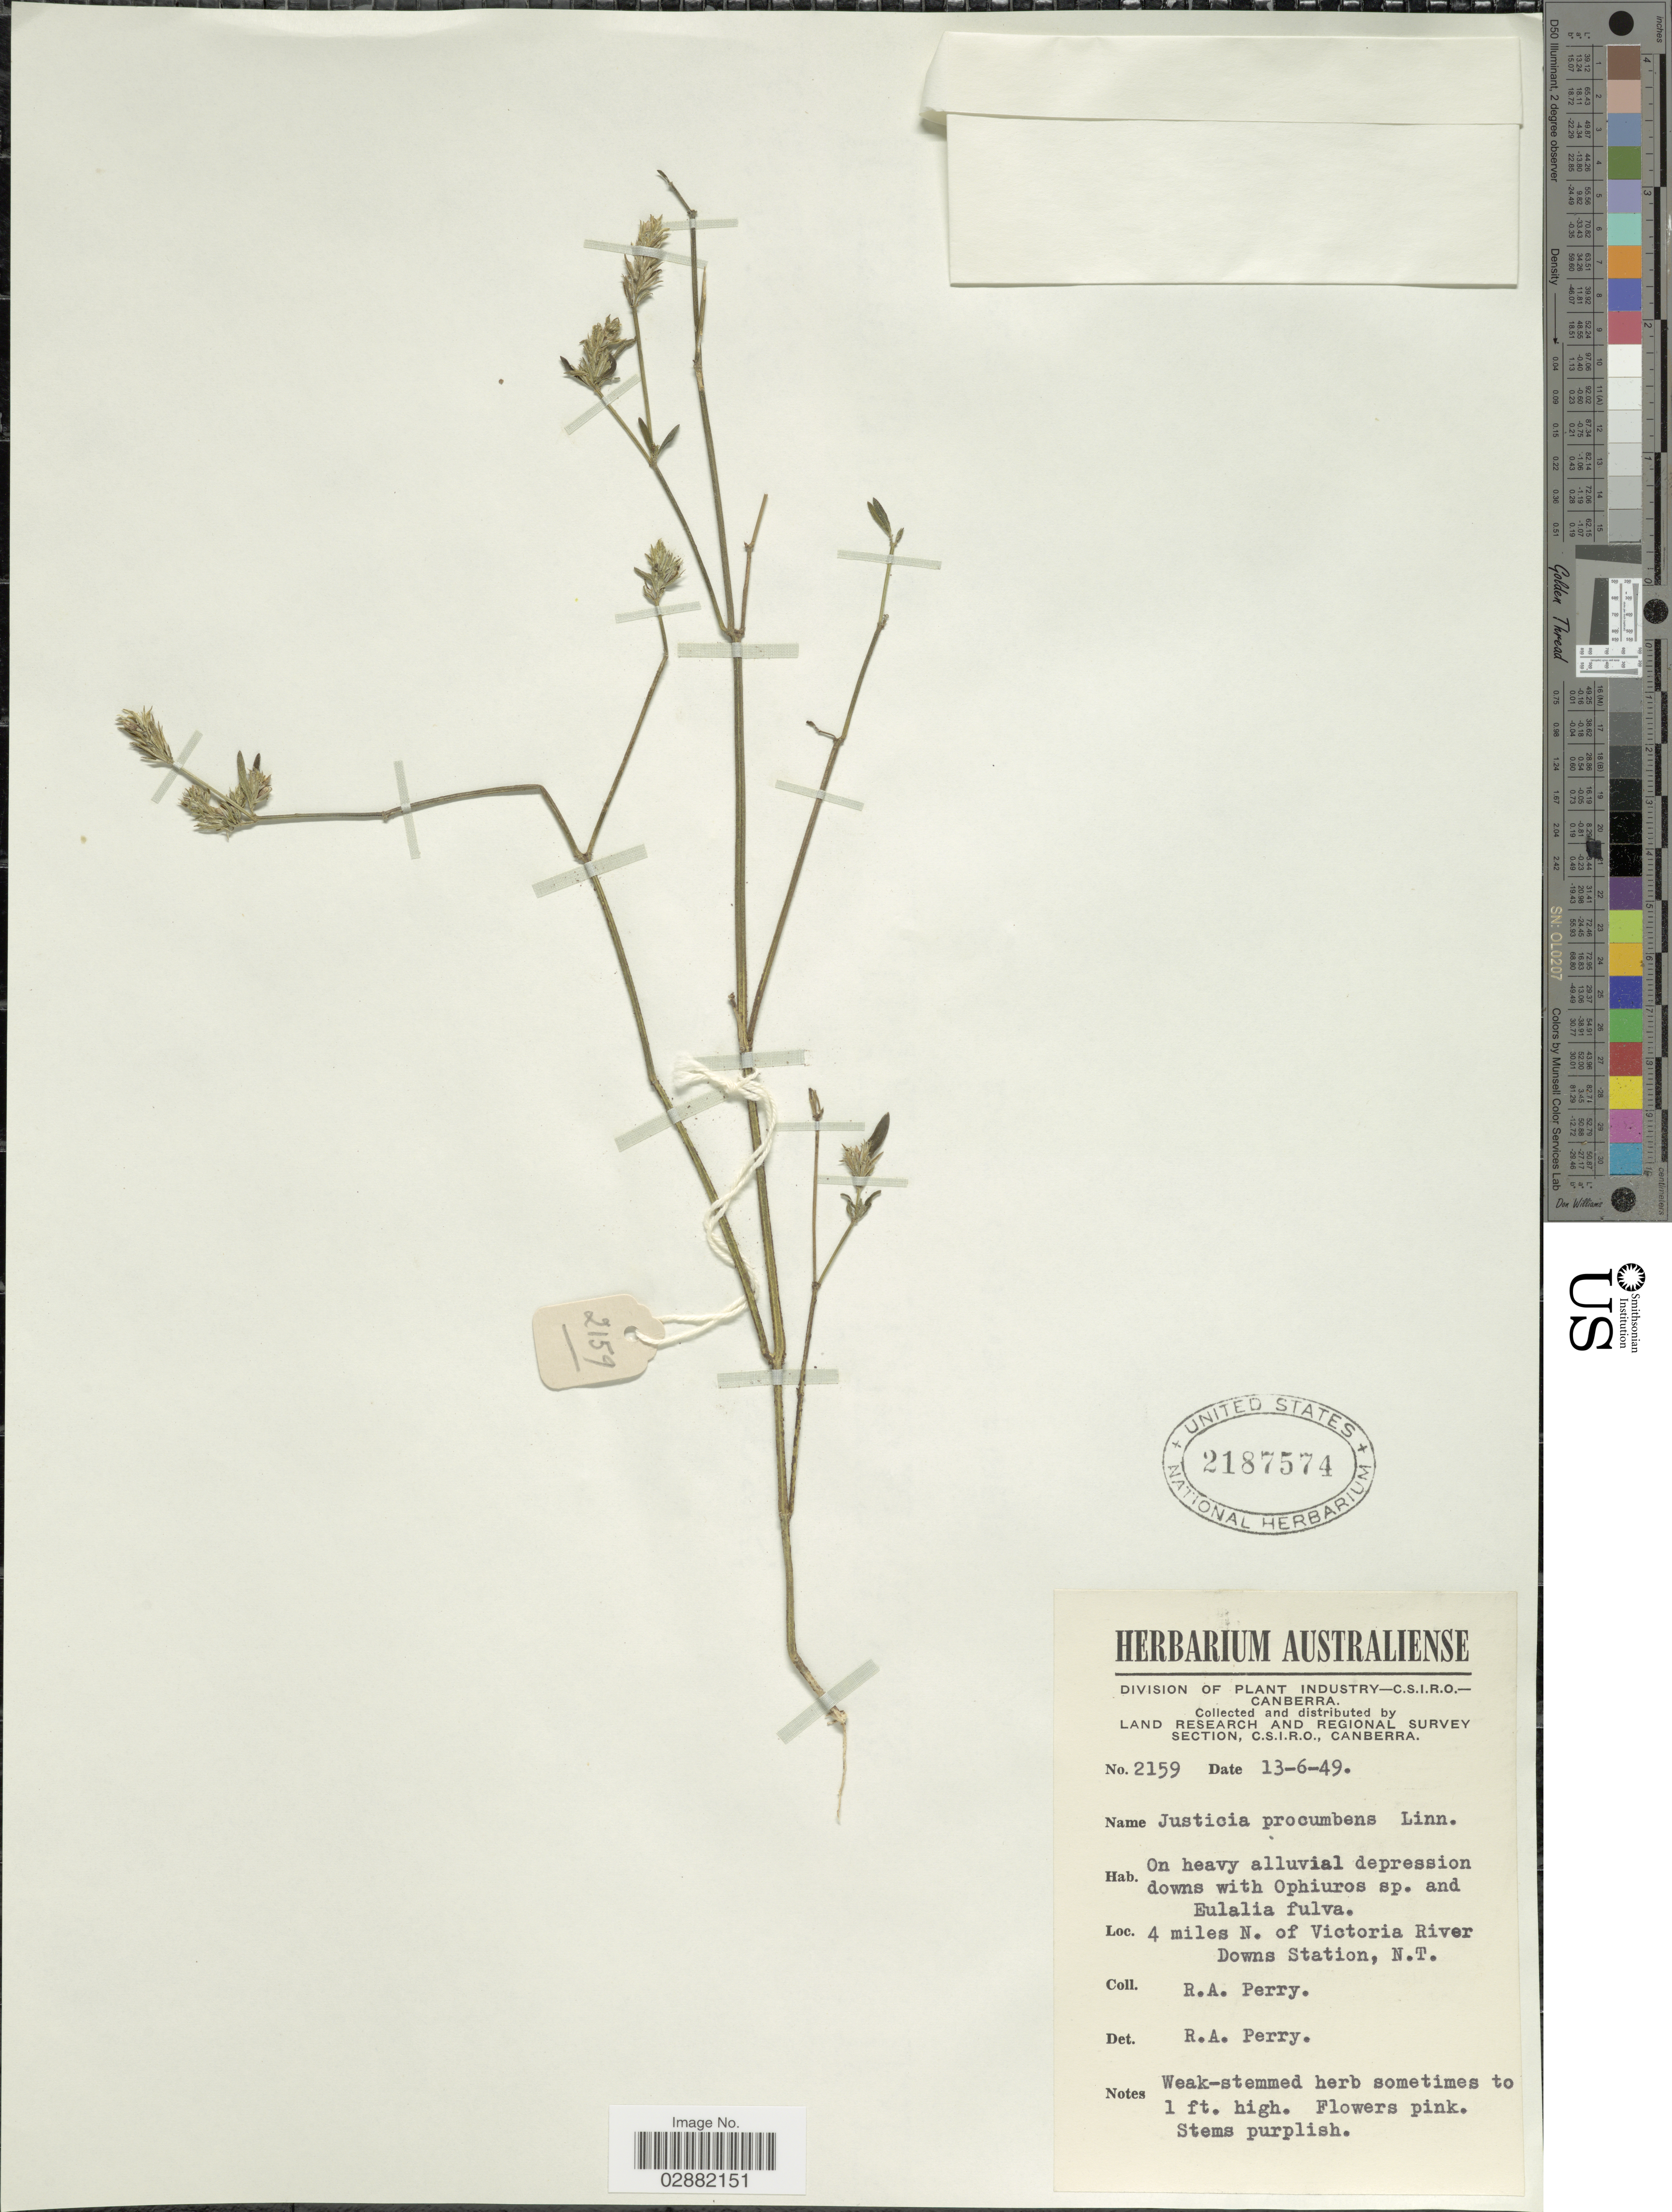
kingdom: Plantae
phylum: Tracheophyta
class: Magnoliopsida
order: Lamiales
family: Acanthaceae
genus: Justicia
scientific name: Justicia procumbens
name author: L.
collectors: Perry, R. A.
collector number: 2159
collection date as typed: Transcribed d/m/y: 13/6/49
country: Australia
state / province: Northern Territory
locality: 4 miles N. of Victoria River, Down station, N.T.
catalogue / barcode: US 2187574